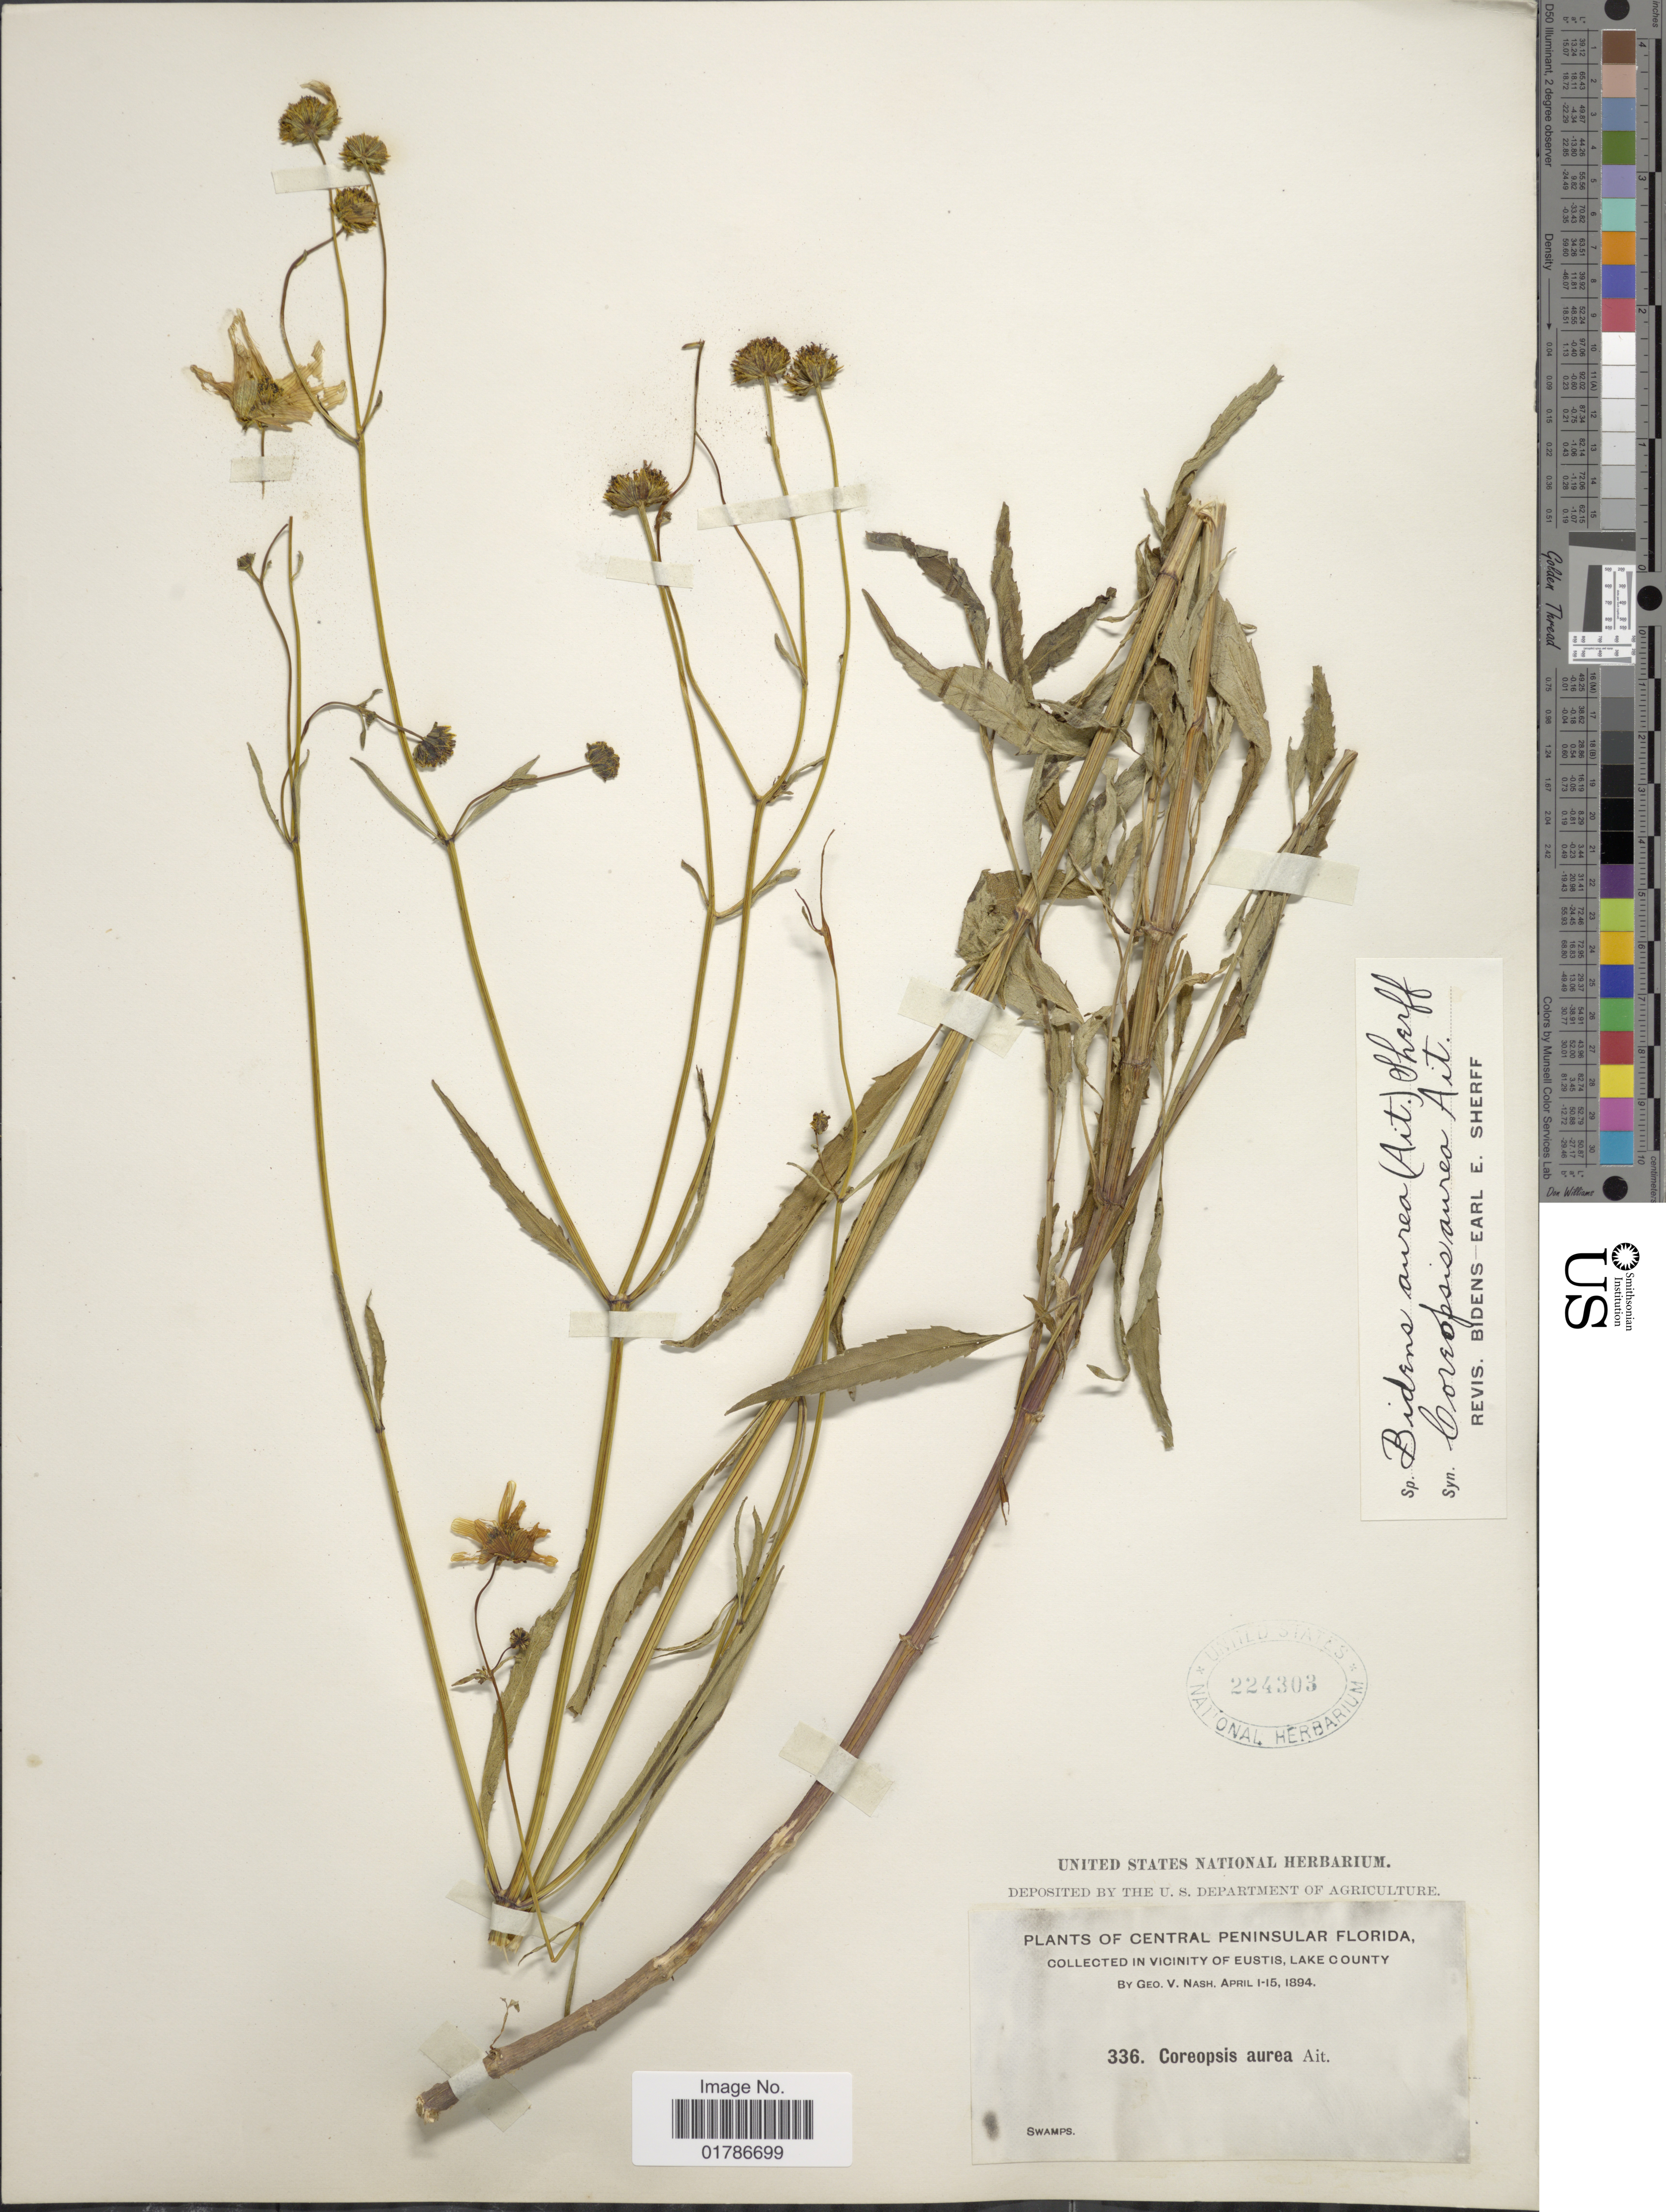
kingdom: Plantae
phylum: Tracheophyta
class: Magnoliopsida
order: Asterales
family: Asteraceae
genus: Bidens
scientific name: Bidens mitis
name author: (Michx.) Sherff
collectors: G. V. Nash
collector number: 336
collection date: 1894-04-01/1894-04-15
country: United States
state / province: Florida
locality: Central Peninsular, vicinity of Eustis, Lake County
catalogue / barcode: US 224303